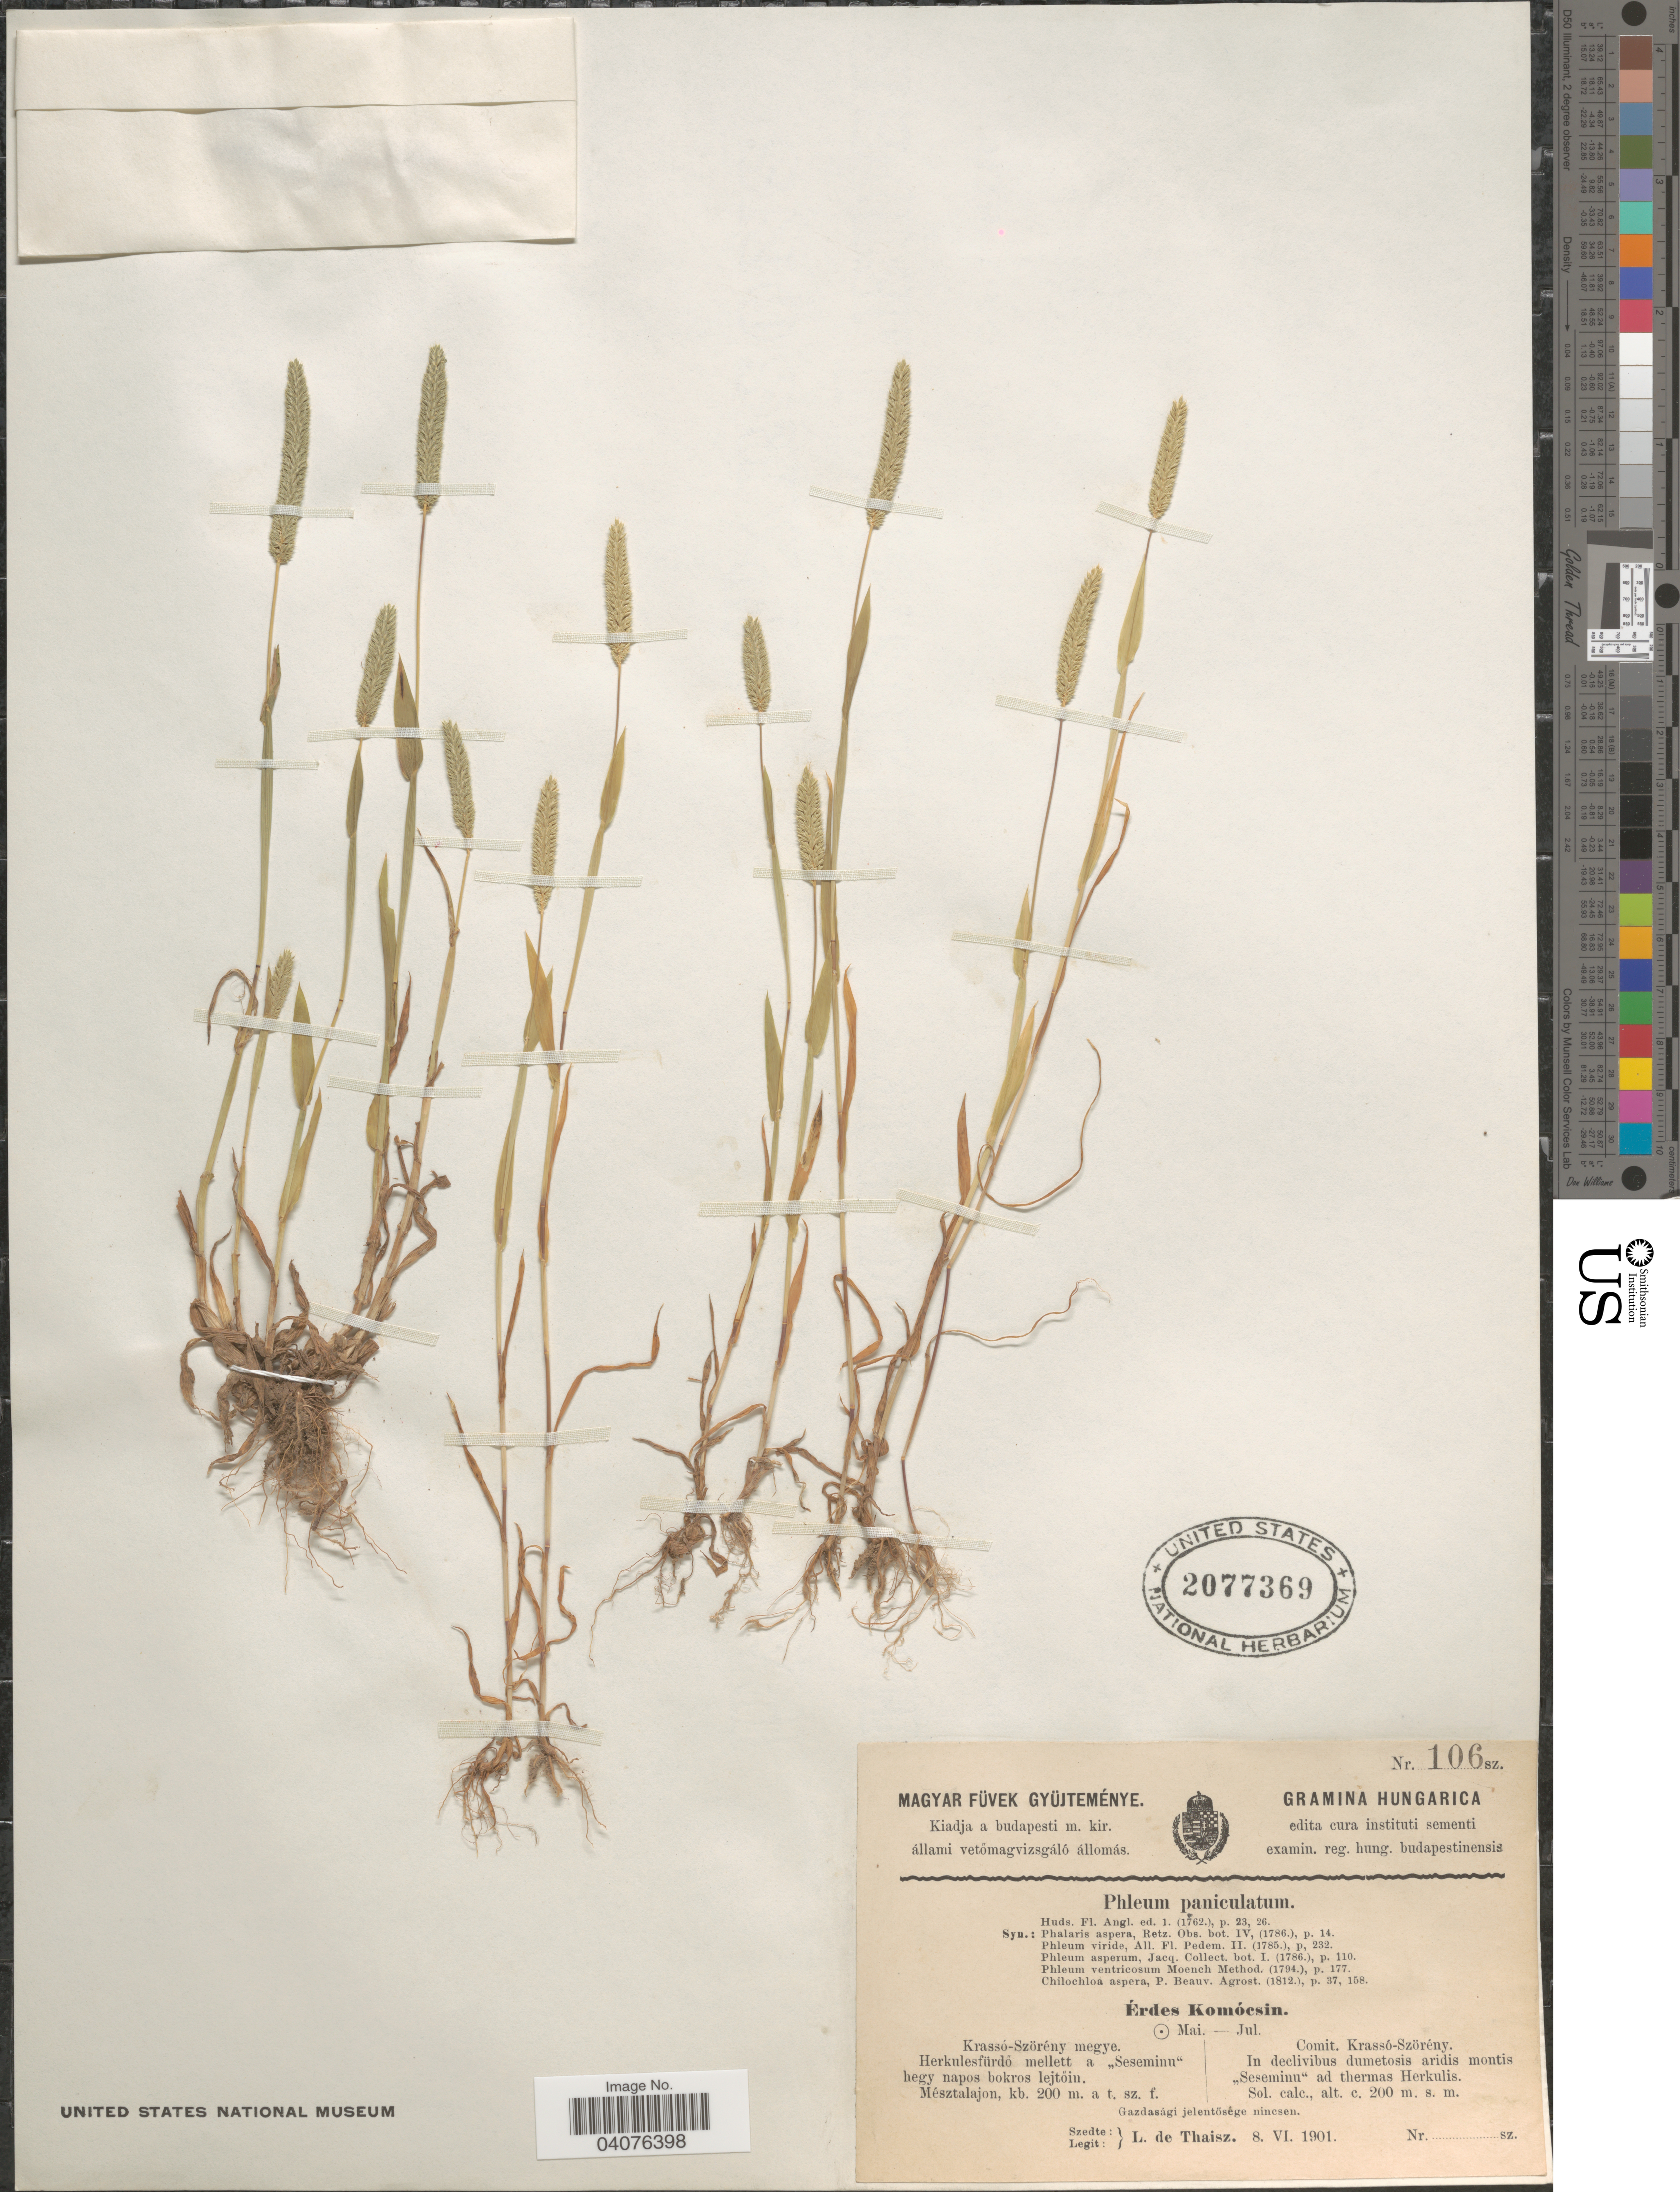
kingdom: Plantae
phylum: Tracheophyta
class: Liliopsida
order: Poales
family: Poaceae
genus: Phleum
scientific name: Phleum paniculatum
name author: Huds.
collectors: L. Thaisz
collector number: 106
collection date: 1901-06-08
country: Hungary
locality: Comit. Krassó-Szörény. In declivibus dumetosis aridis montis "Seseminu" ad thermas Herkulis.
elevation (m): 200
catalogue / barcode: US 2077369